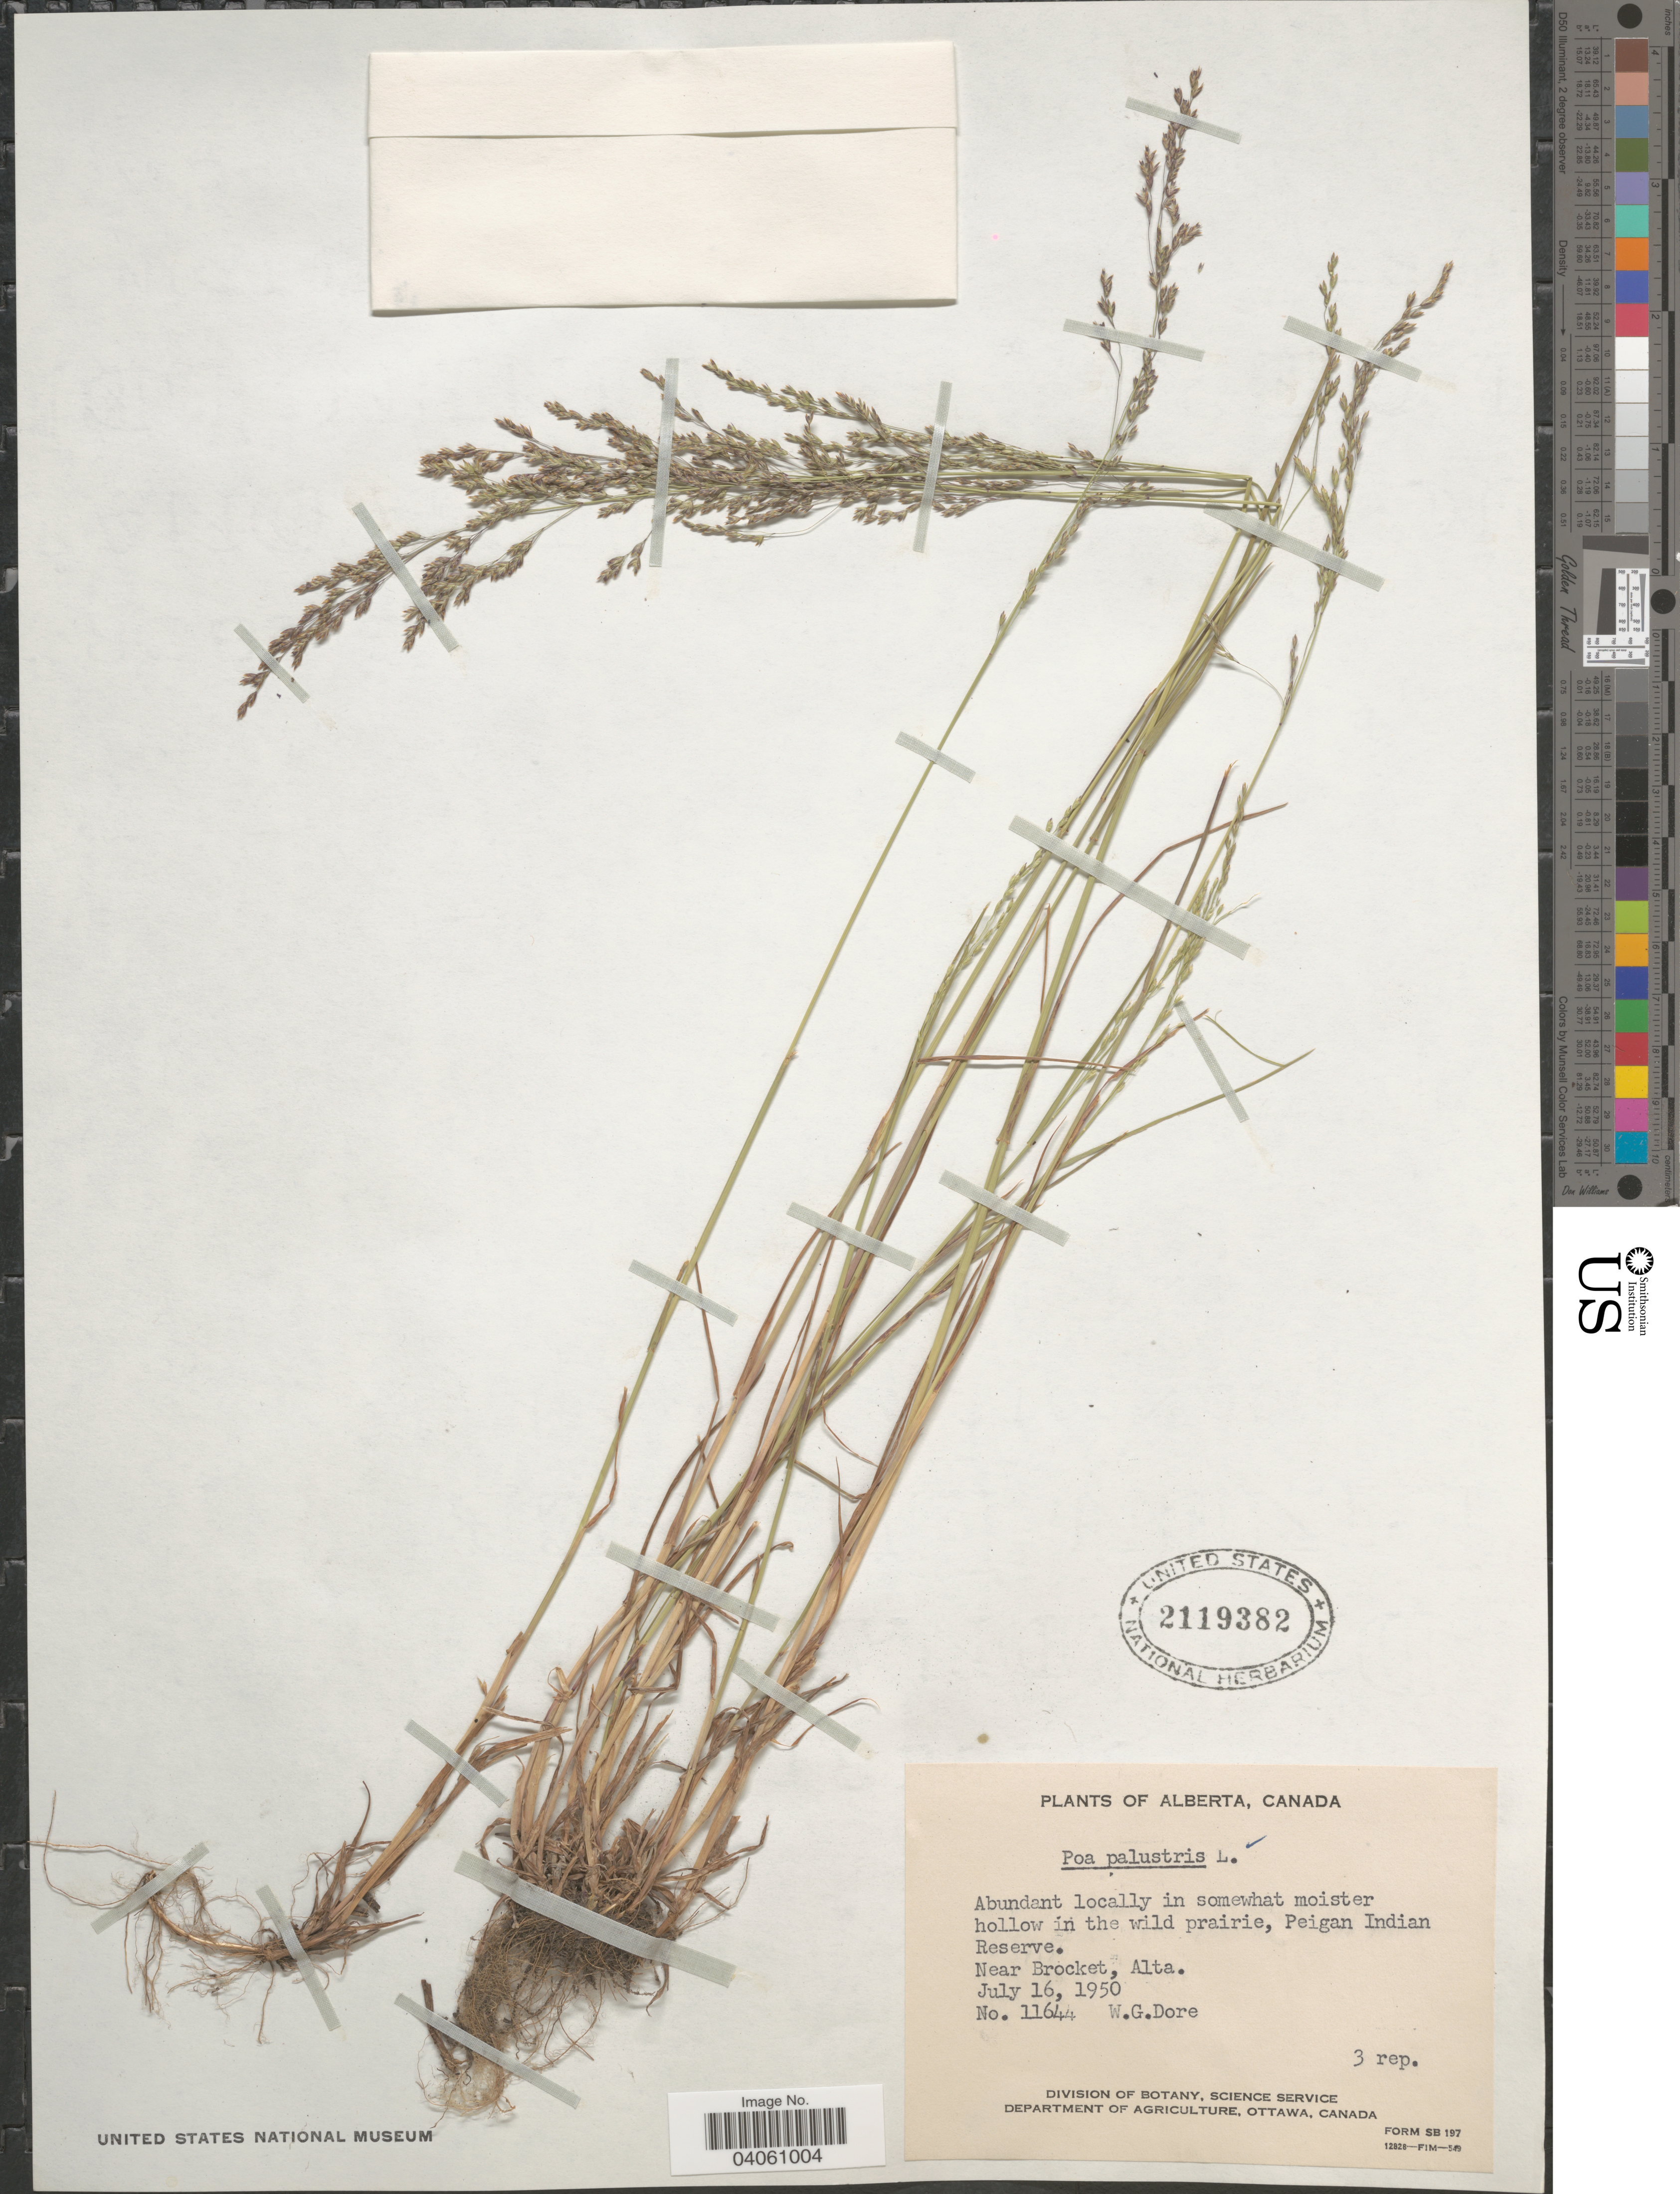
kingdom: Plantae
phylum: Tracheophyta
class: Liliopsida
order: Poales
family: Poaceae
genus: Poa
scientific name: Poa palustris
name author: L.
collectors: W. Dore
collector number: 11644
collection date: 1950-07-16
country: Canada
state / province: Alberta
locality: Peigan Indian Reserve. Near Brocket, Alta.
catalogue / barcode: US 2119382